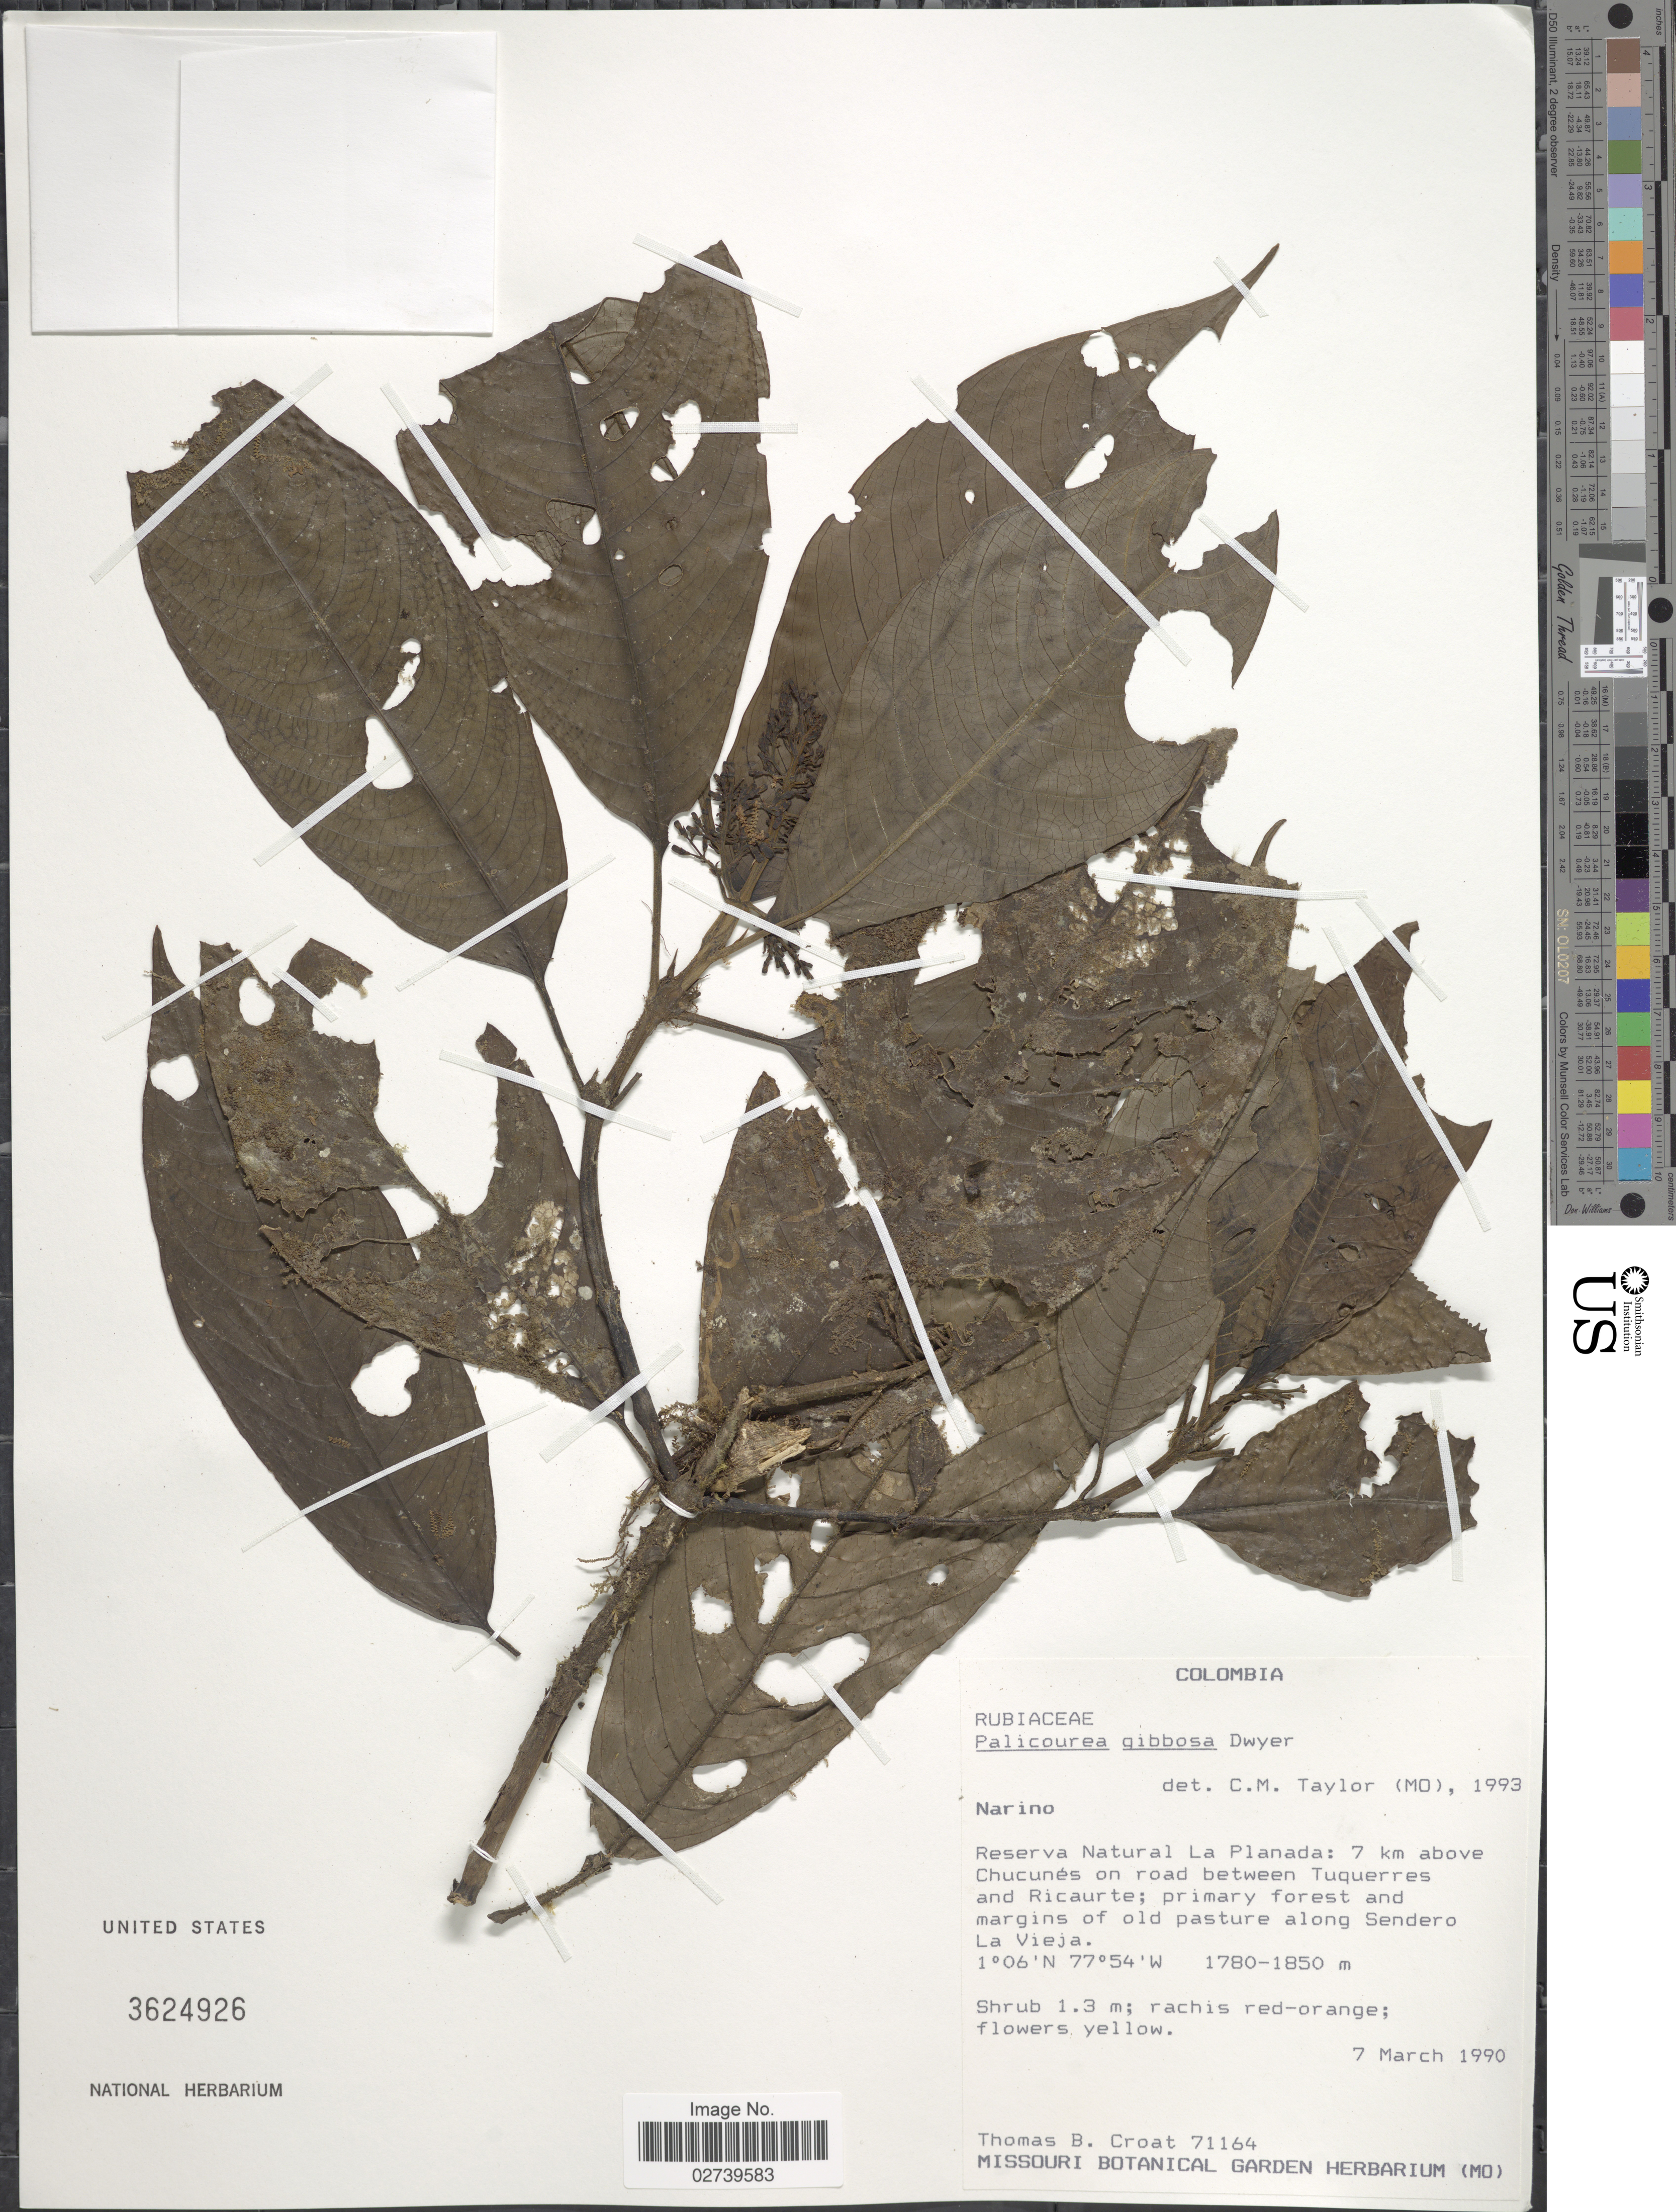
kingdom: Plantae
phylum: Tracheophyta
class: Magnoliopsida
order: Gentianales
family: Rubiaceae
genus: Palicourea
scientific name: Palicourea gibbosa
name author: Dwyer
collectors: T. B. Croat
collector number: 71164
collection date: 1990-03-07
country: Colombia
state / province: Nariño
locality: Reserva Natural La Planada: 7 km above Chucunes on road between Tuquerres and Ricaurte; primary forest and margins of old pasture along Sendero La Vieja.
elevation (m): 1780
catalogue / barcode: US 3624926